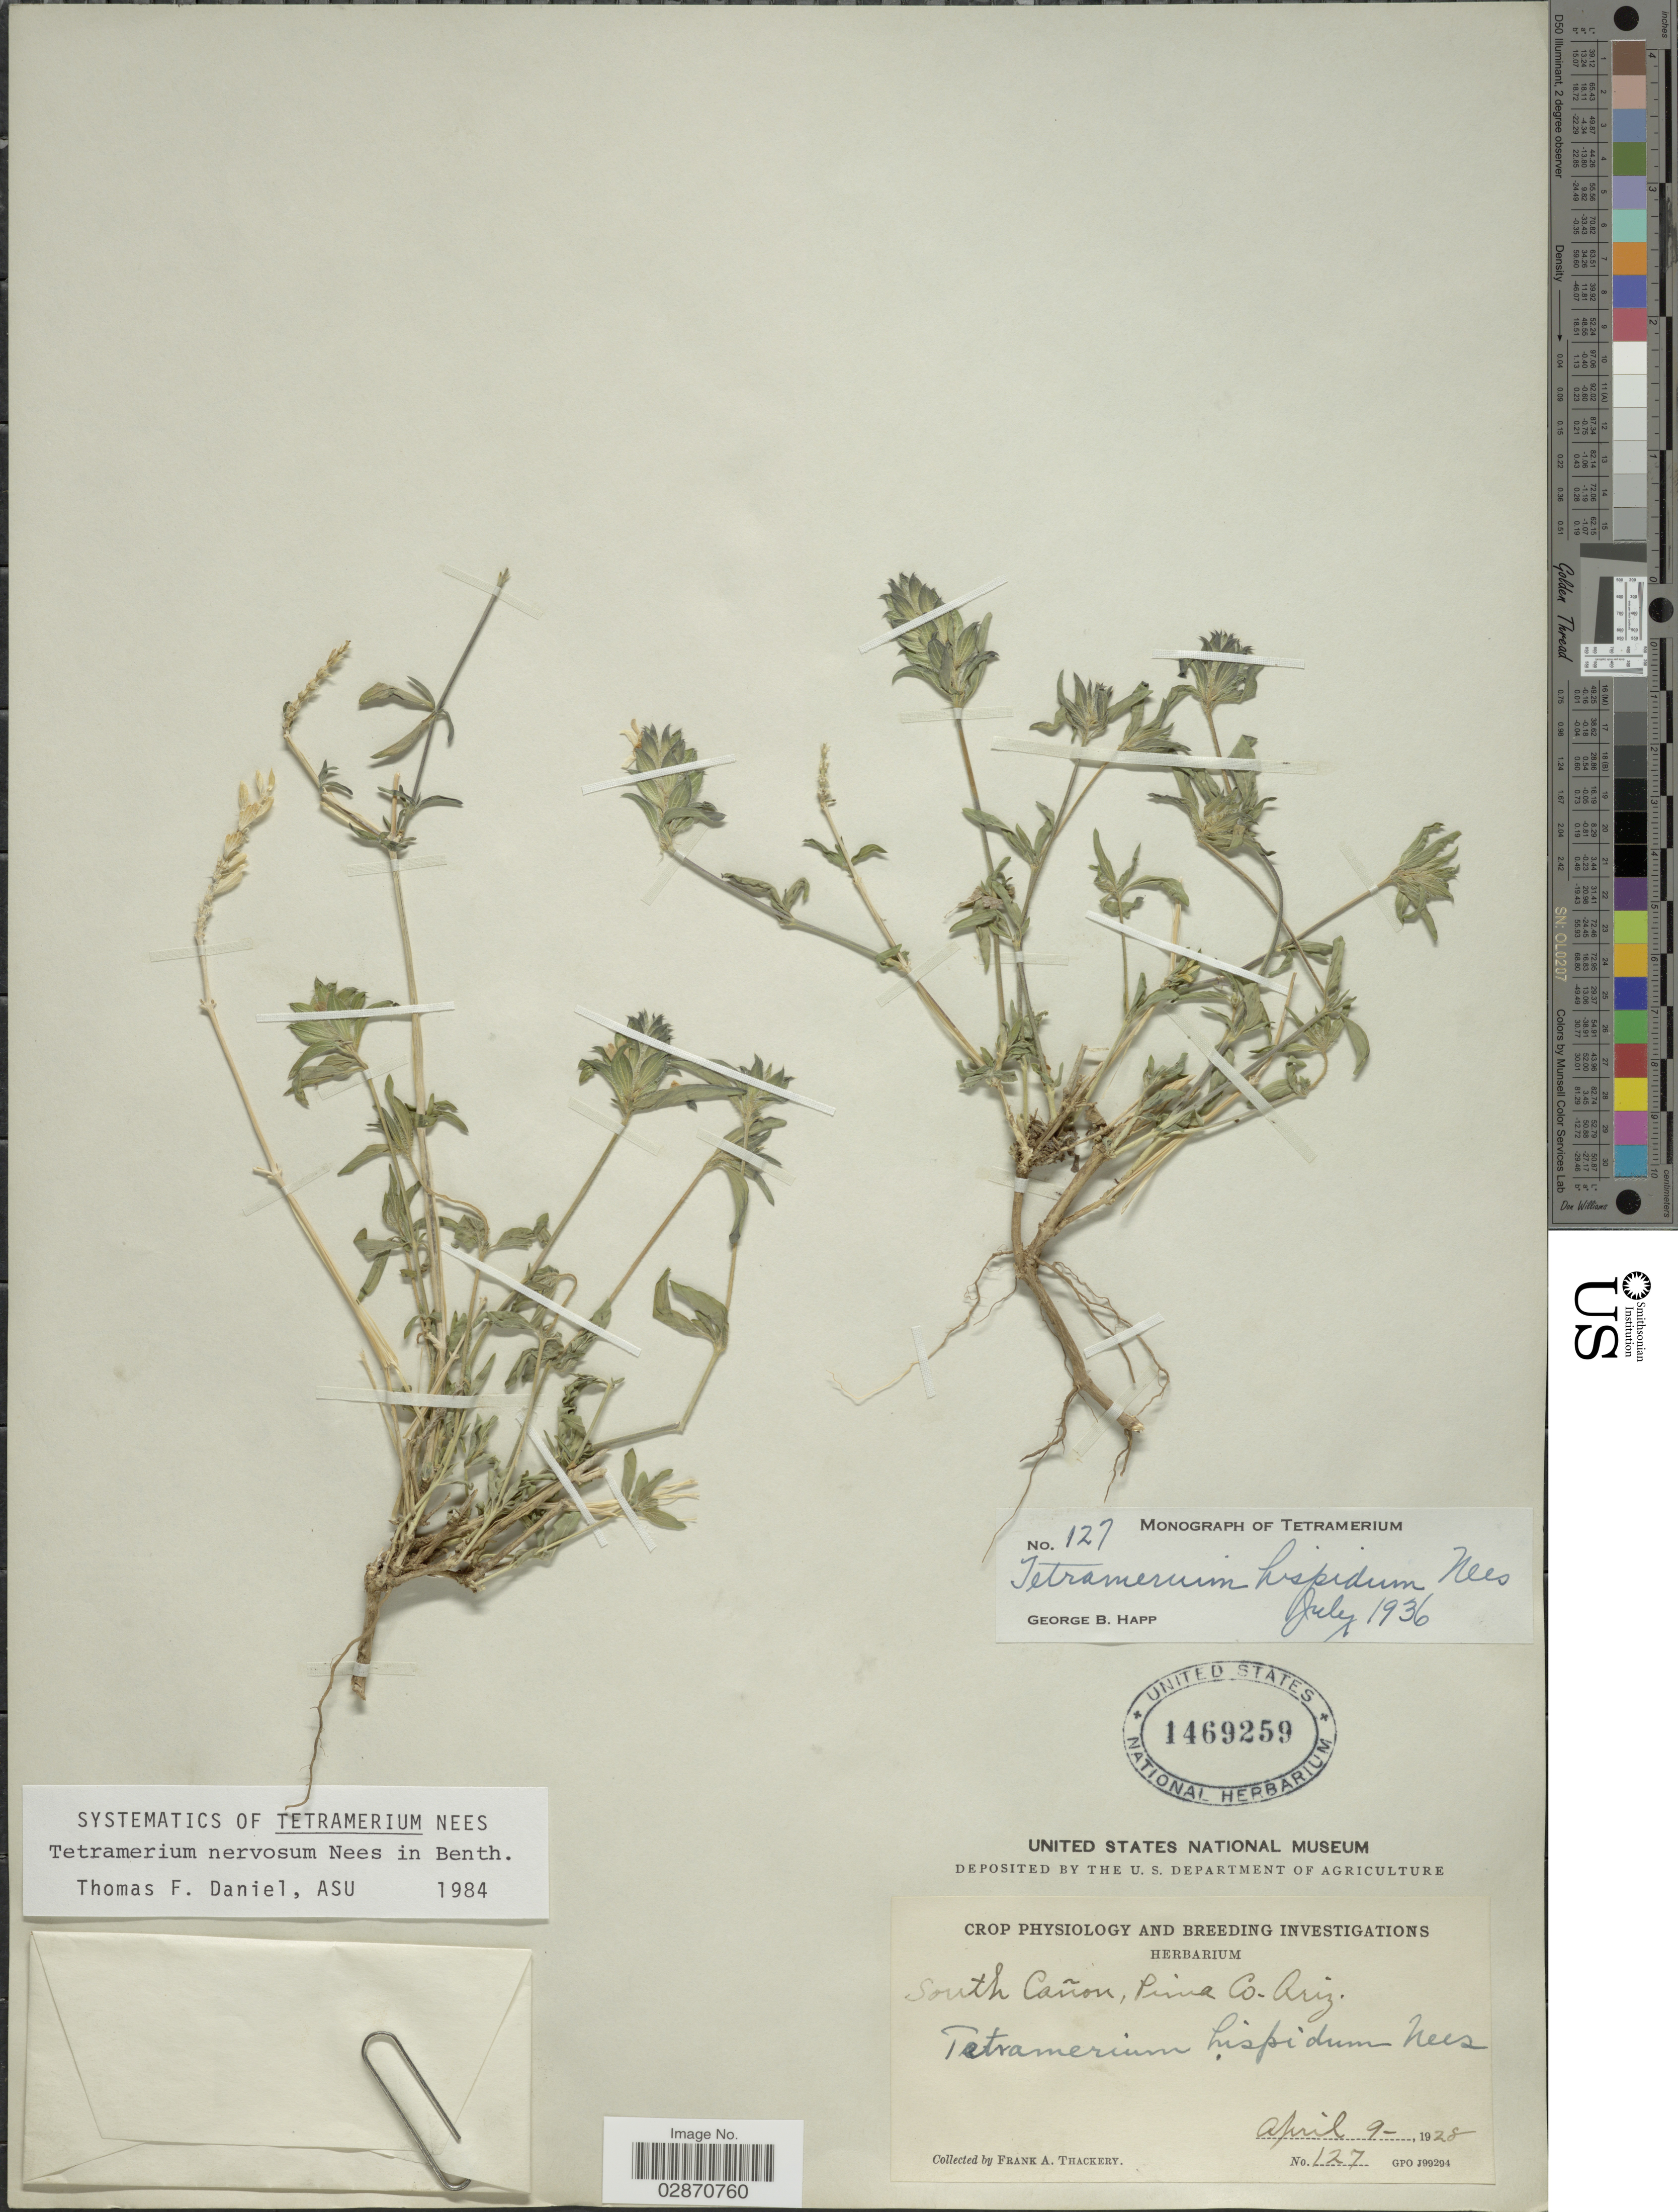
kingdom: Plantae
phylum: Tracheophyta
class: Magnoliopsida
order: Lamiales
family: Acanthaceae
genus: Tetramerium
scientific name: Tetramerium nervosum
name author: Nees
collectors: F. Thackery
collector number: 127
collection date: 1928-04-09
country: United States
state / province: Arizona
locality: South Cañon, Pima Co. Ariz.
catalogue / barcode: US 1469259